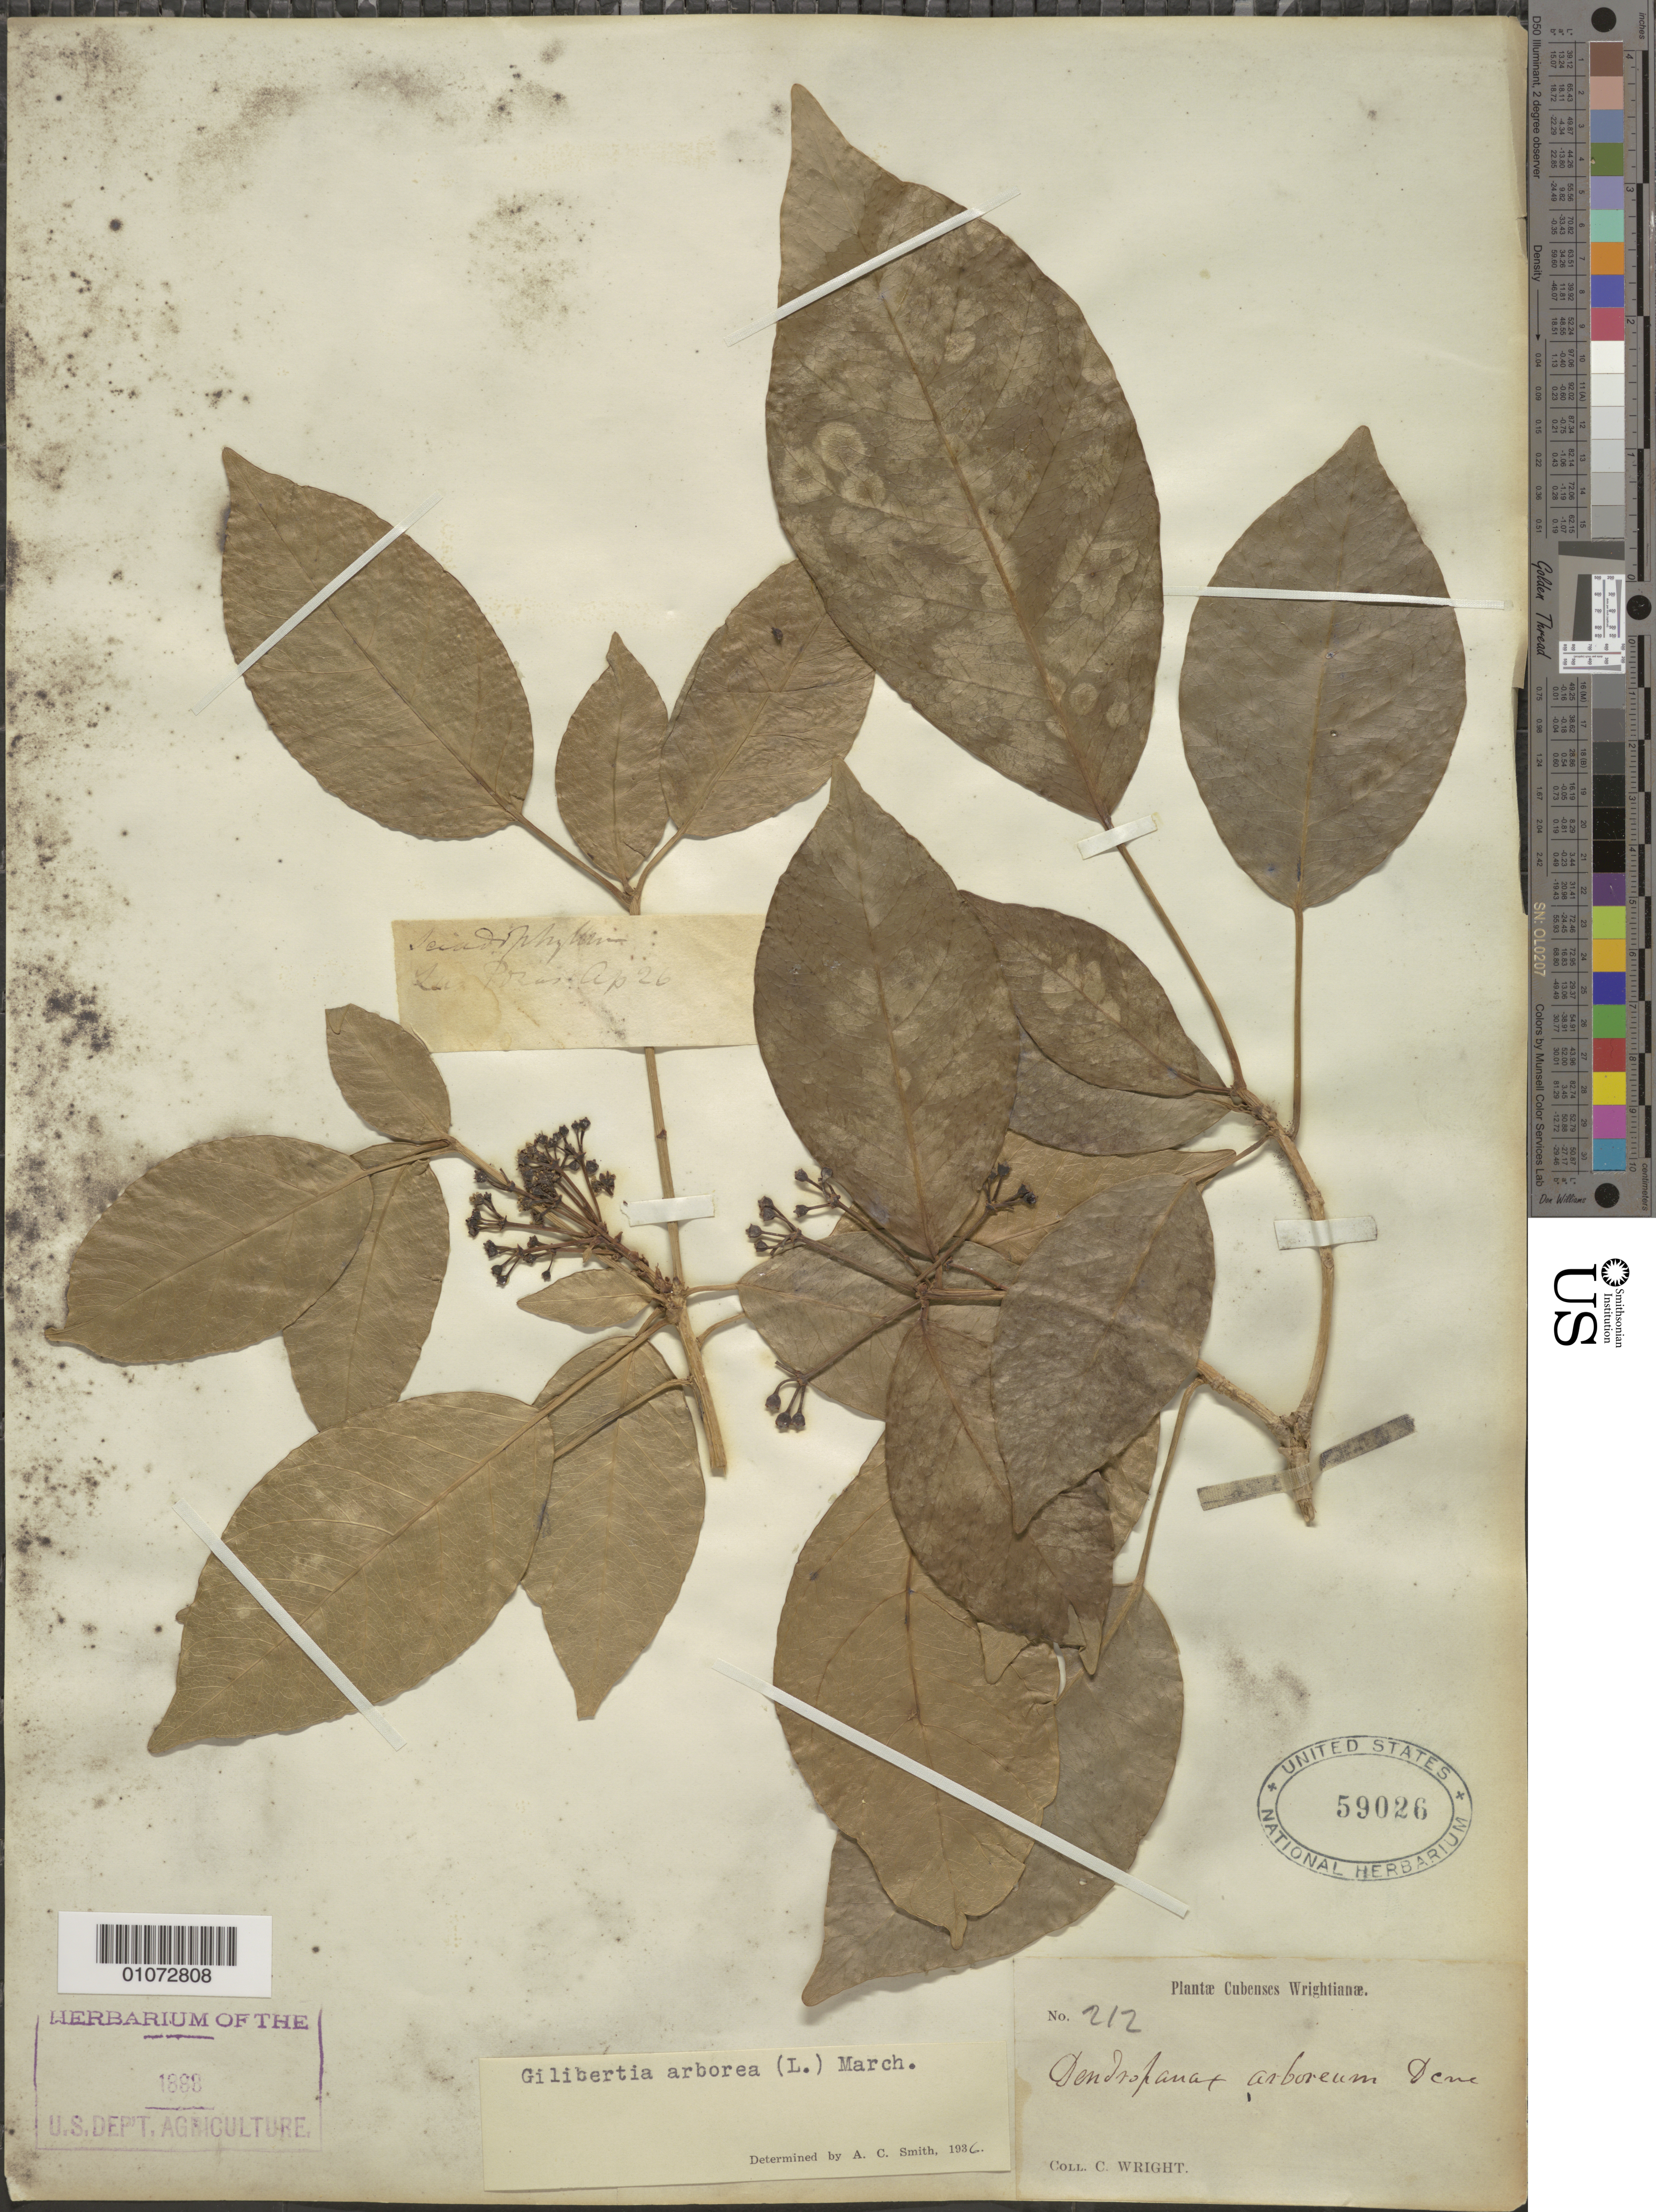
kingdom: Plantae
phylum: Tracheophyta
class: Magnoliopsida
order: Apiales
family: Araliaceae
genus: Dendropanax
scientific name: Dendropanax arboreus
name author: (L.) Decne. & Planch.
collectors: C. Wright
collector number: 212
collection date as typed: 1865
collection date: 1865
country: Cuba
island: Cuba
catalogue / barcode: US 59026